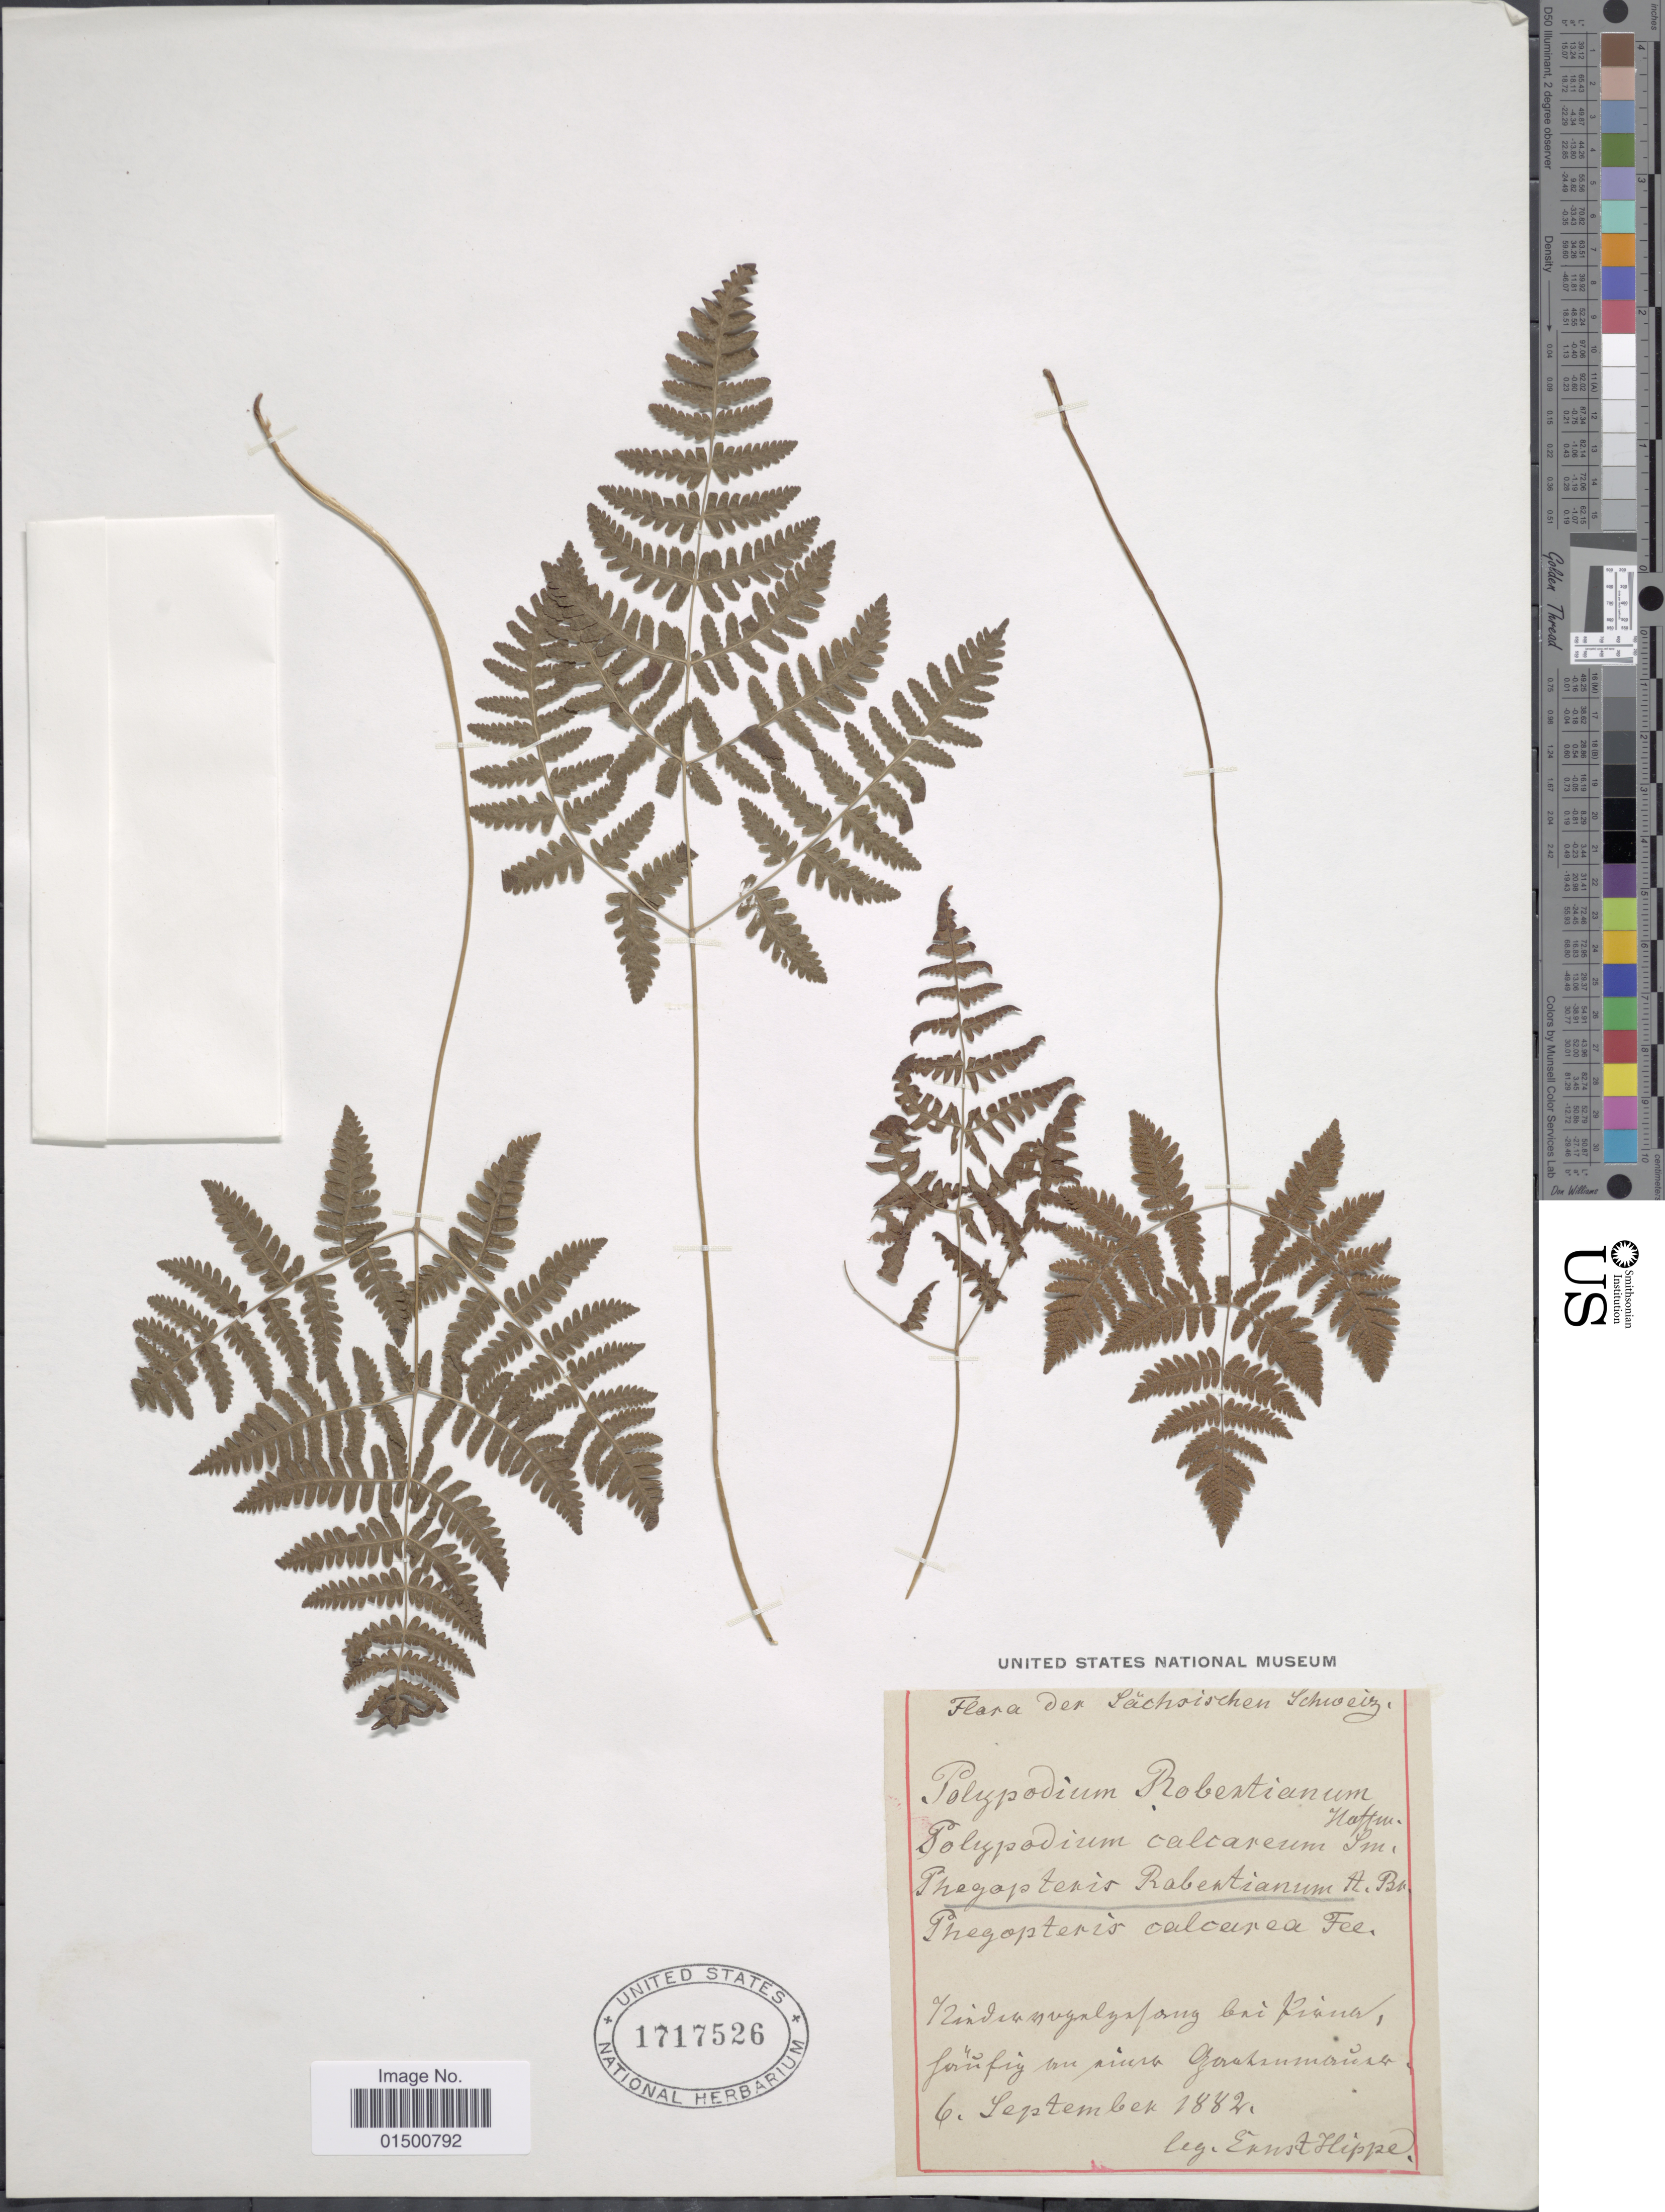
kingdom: Plantae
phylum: Tracheophyta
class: Polypodiopsida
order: Polypodiales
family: Cystopteridaceae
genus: Gymnocarpium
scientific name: Gymnocarpium robertianum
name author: (Hoffm.) Newman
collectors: E. Hippe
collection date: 1882-09-06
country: Switzerland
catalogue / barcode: US 1717526